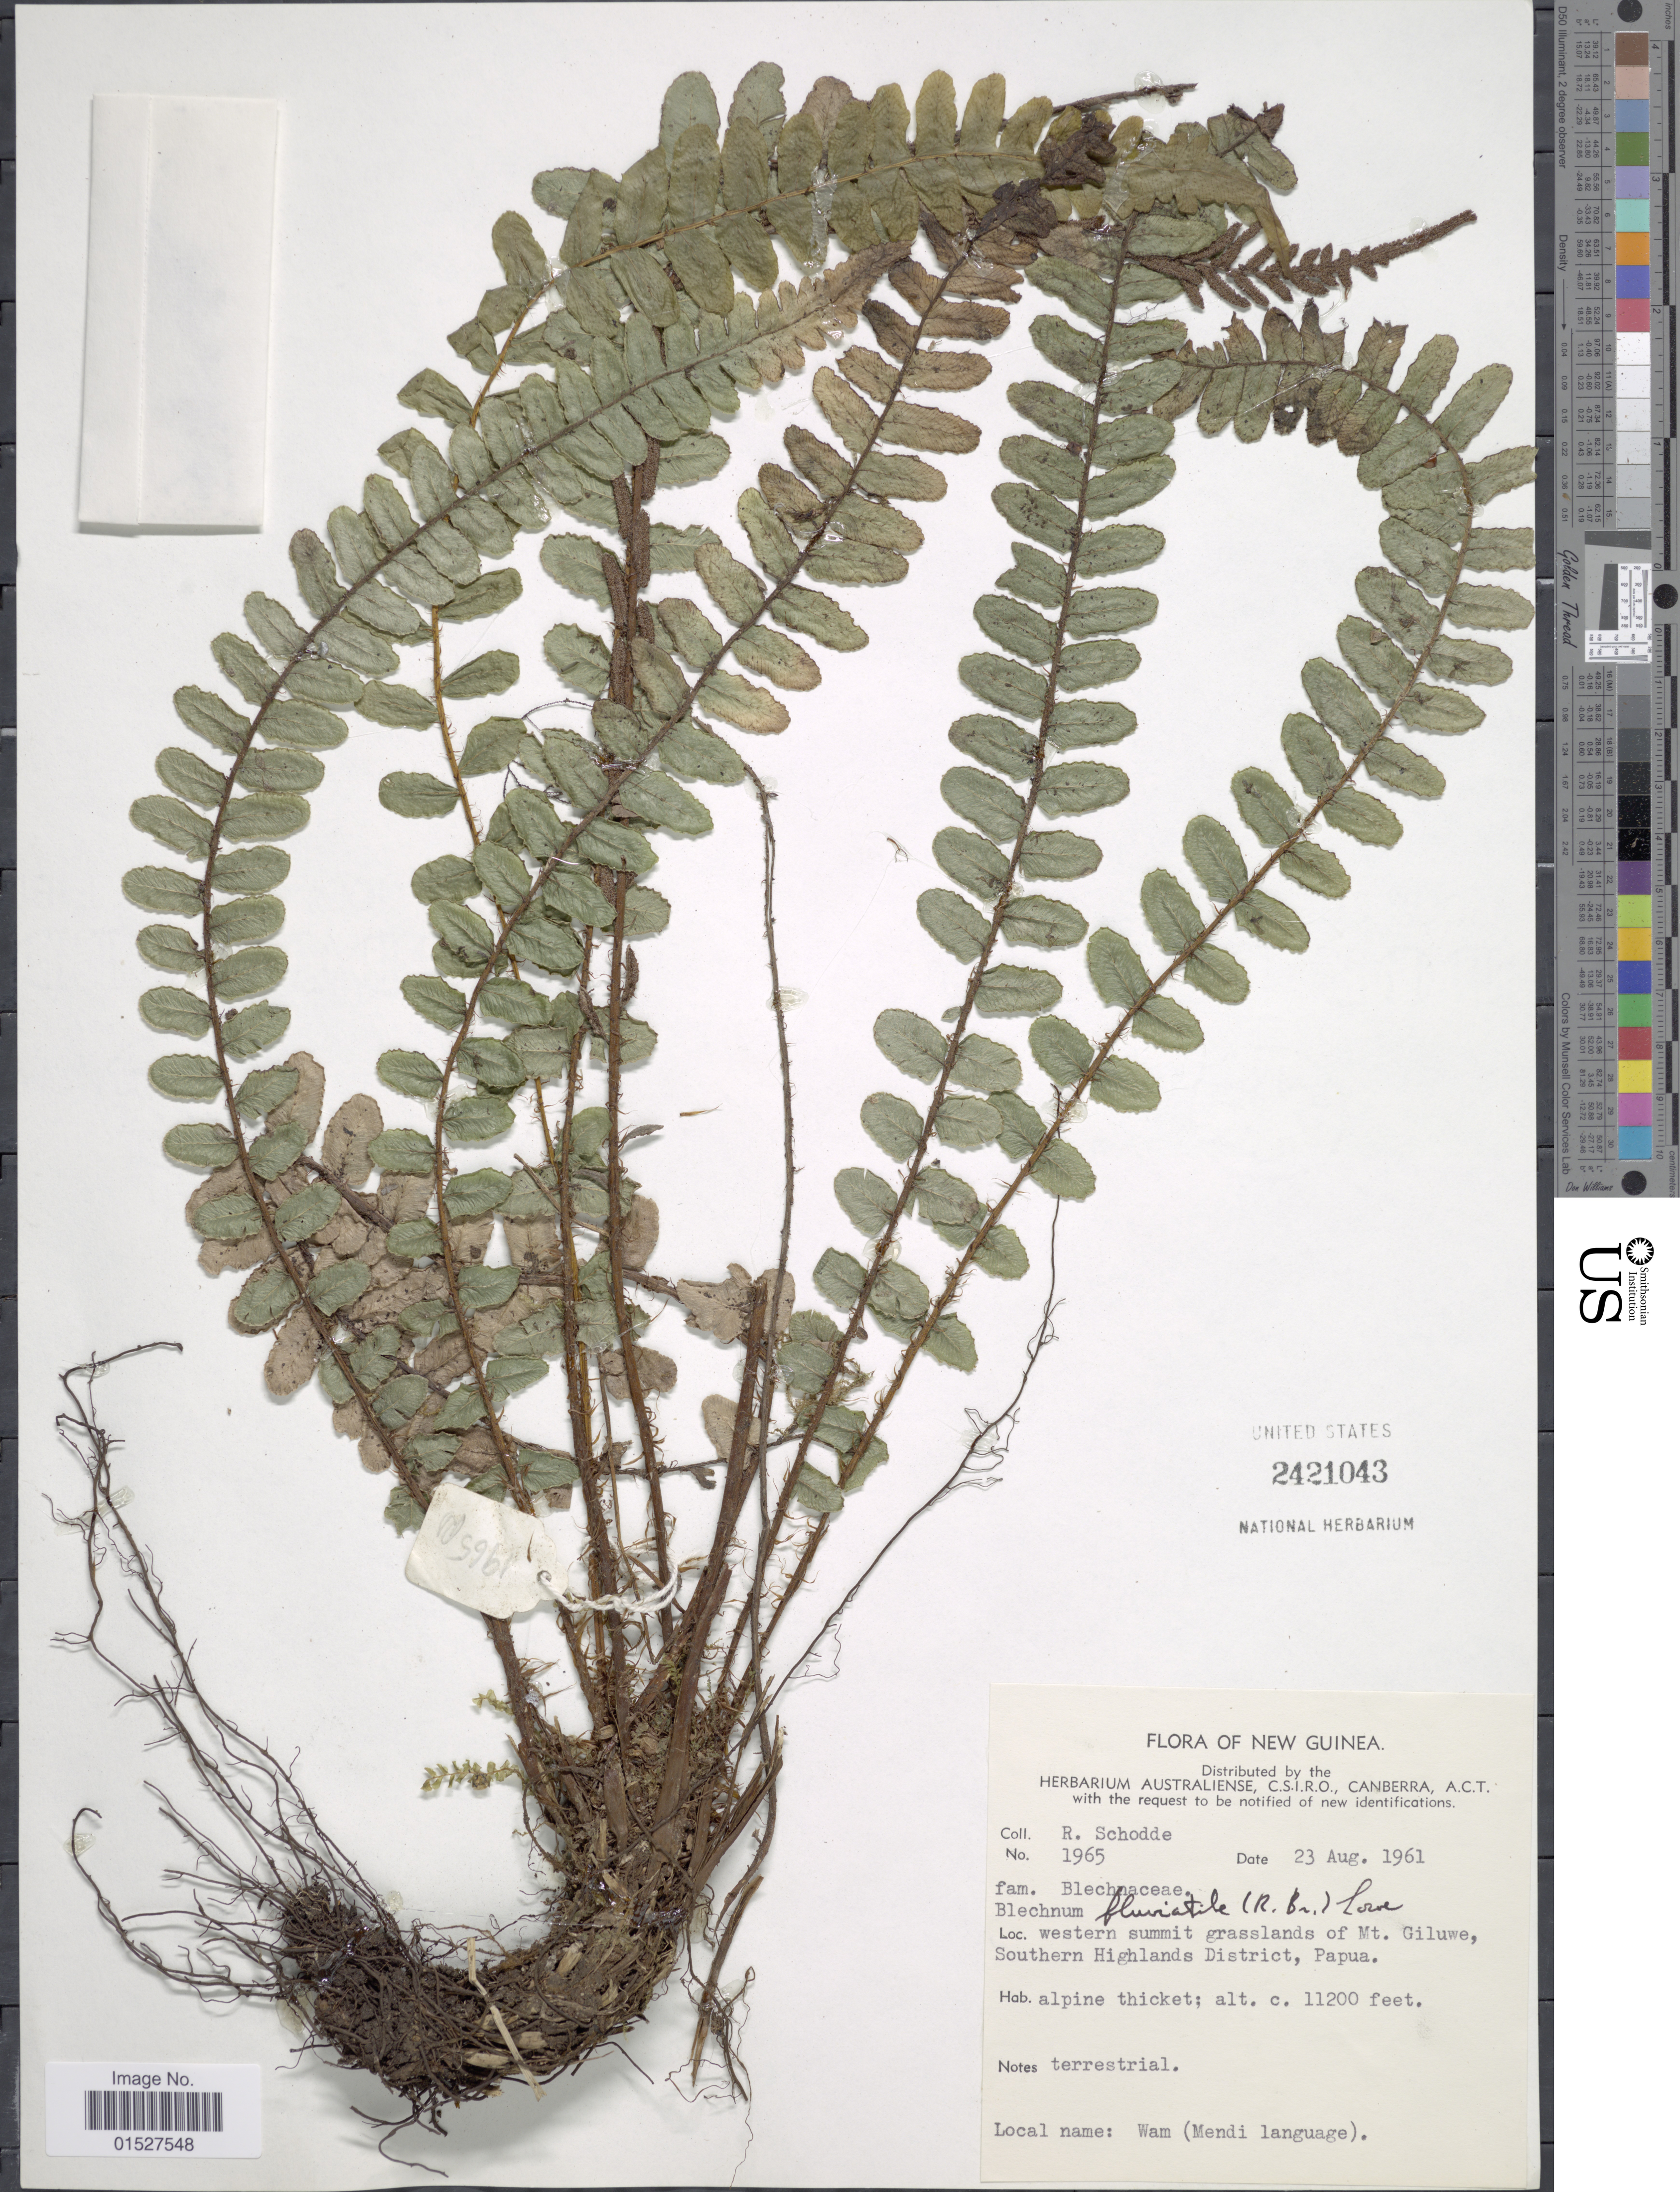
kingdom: Plantae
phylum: Tracheophyta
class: Polypodiopsida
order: Polypodiales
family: Blechnaceae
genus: Blechnum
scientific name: Blechnum fluviatile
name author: (R. Br.) E.J. Lowe ex Salomon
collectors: R. Schodde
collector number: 1965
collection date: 1961-08-23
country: Papua New Guinea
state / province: Southern Highlands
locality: New Guinea. Western summit grasslands of Mt. Giluwe, Southern Highlands District, Papua.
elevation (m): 3414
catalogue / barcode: US 2421043